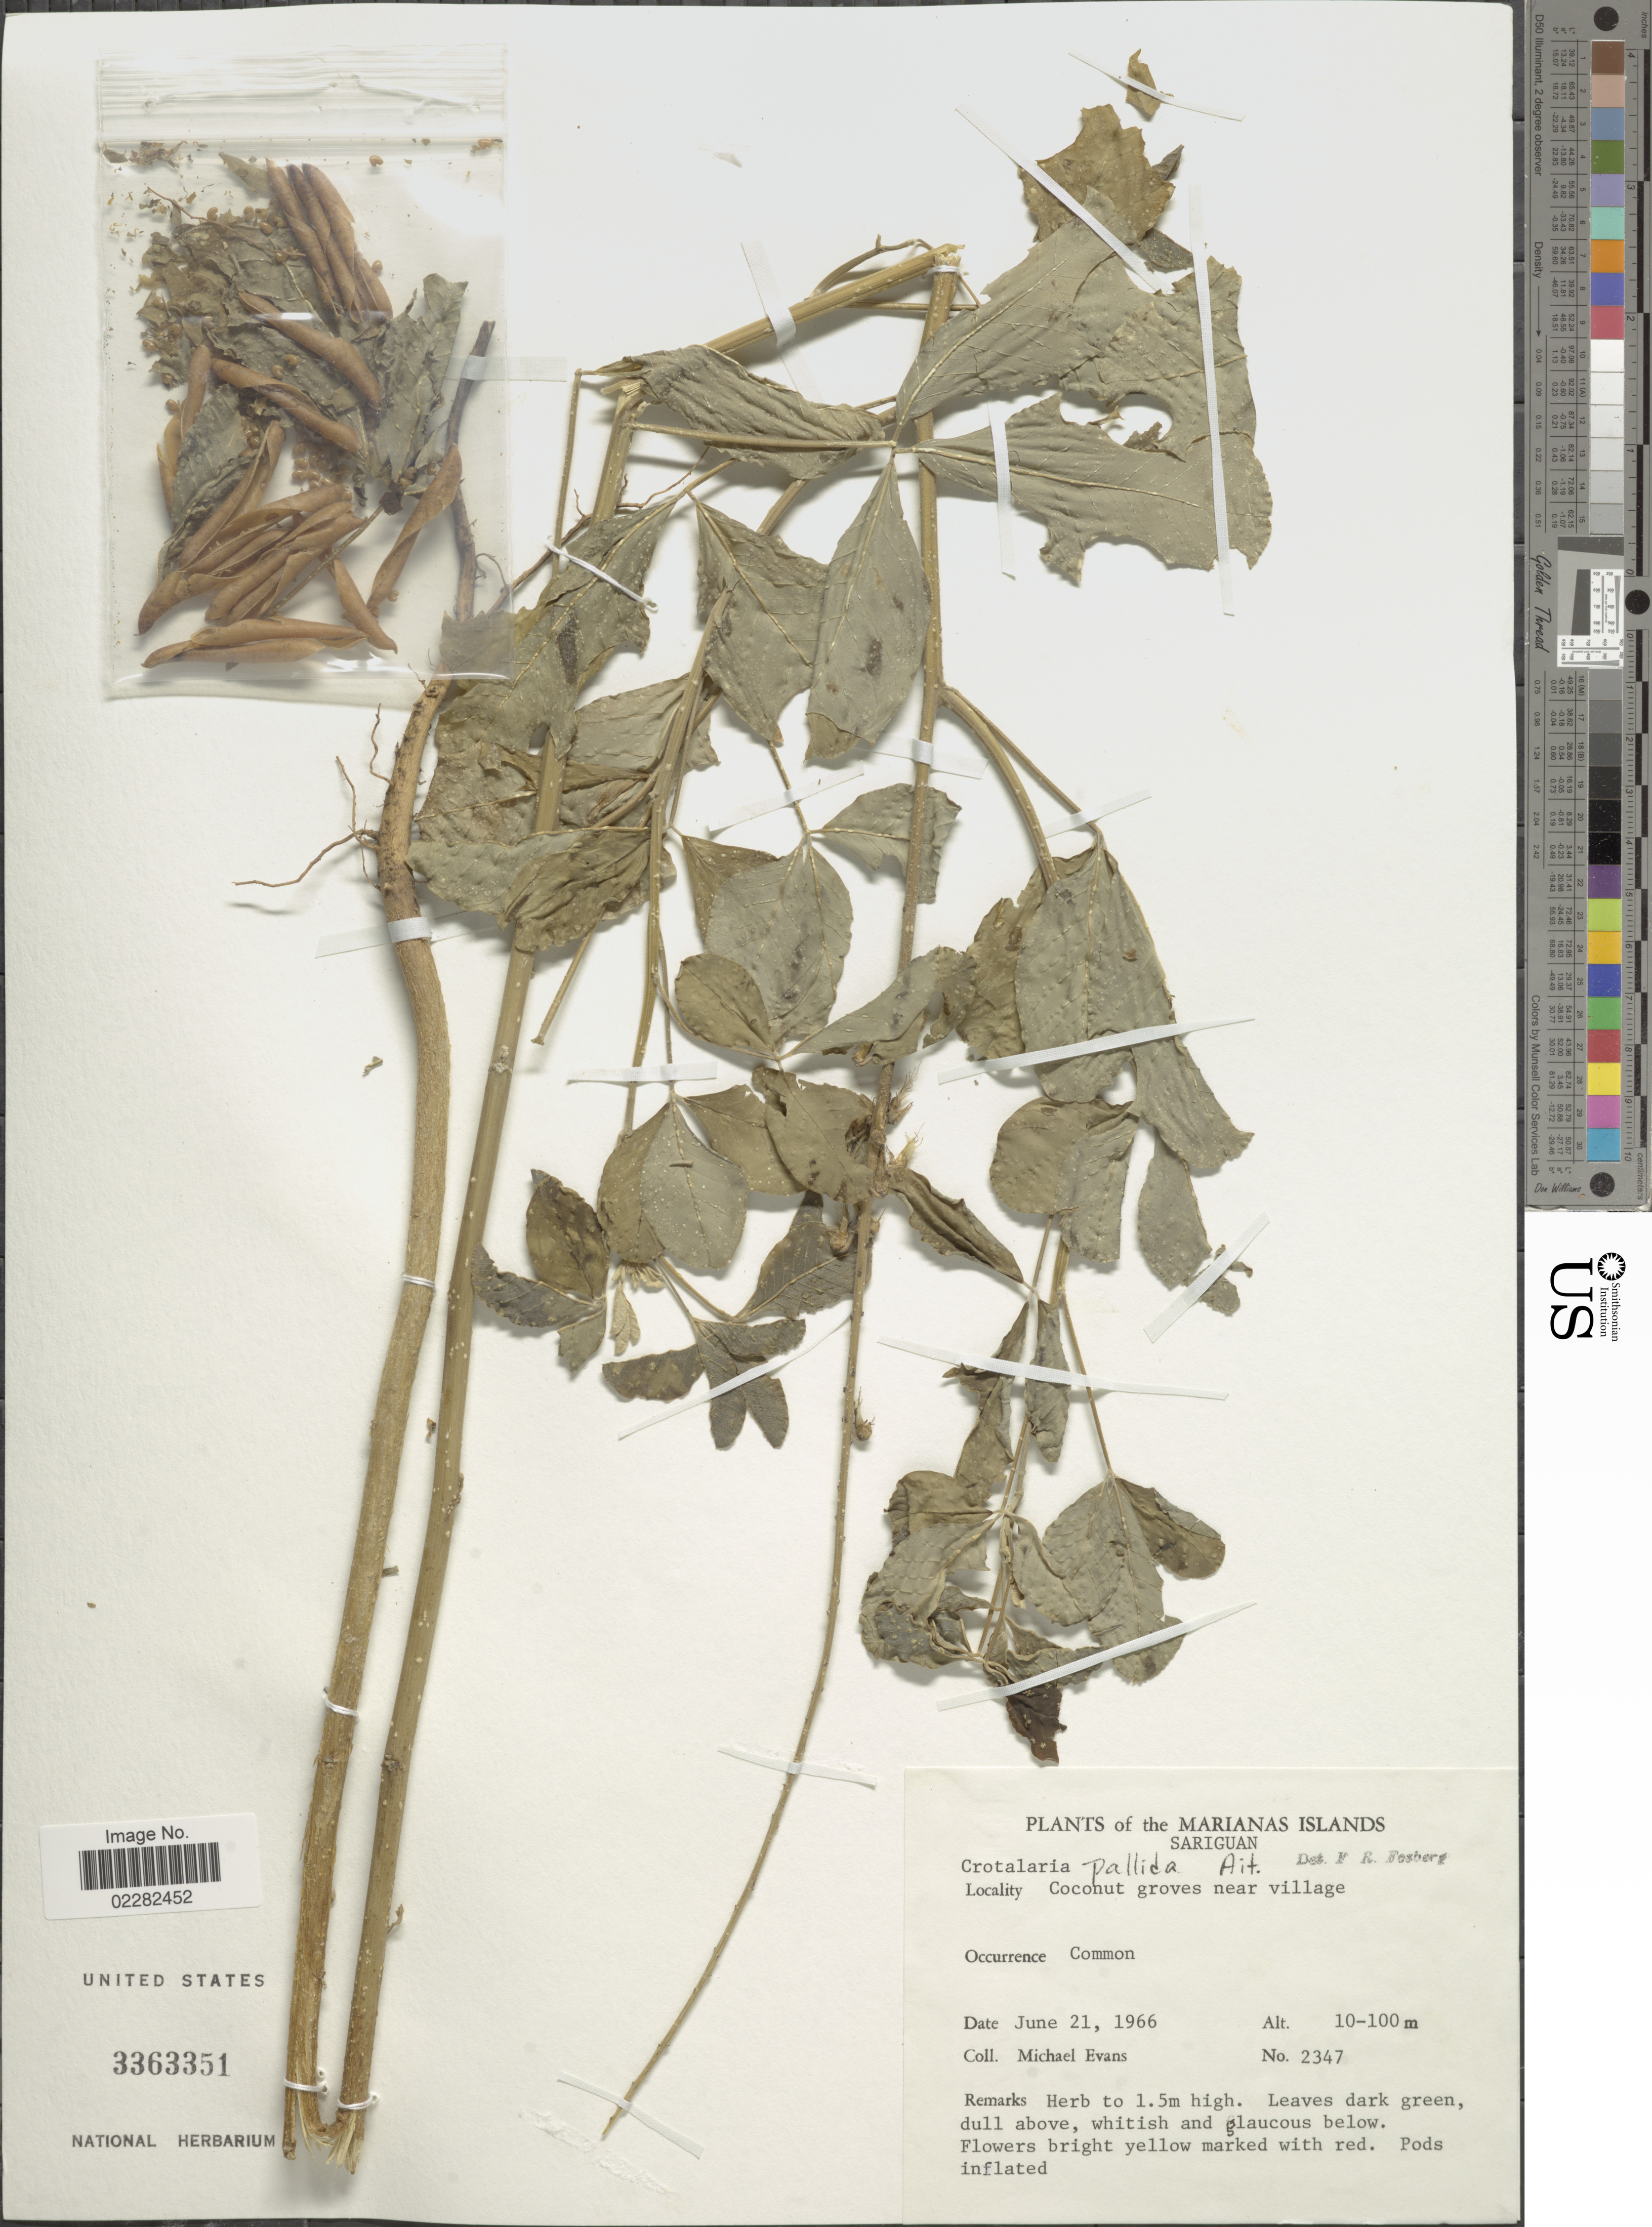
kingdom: Plantae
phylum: Tracheophyta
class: Magnoliopsida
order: Fabales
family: Fabaceae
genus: Crotalaria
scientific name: Crotalaria pallida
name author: Aiton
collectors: M. Evans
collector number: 2347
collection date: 1966-06-21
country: Northern Mariana Islands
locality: Marianas Islands, Sariguan, Coonut groves near village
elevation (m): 10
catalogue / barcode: US 3363351